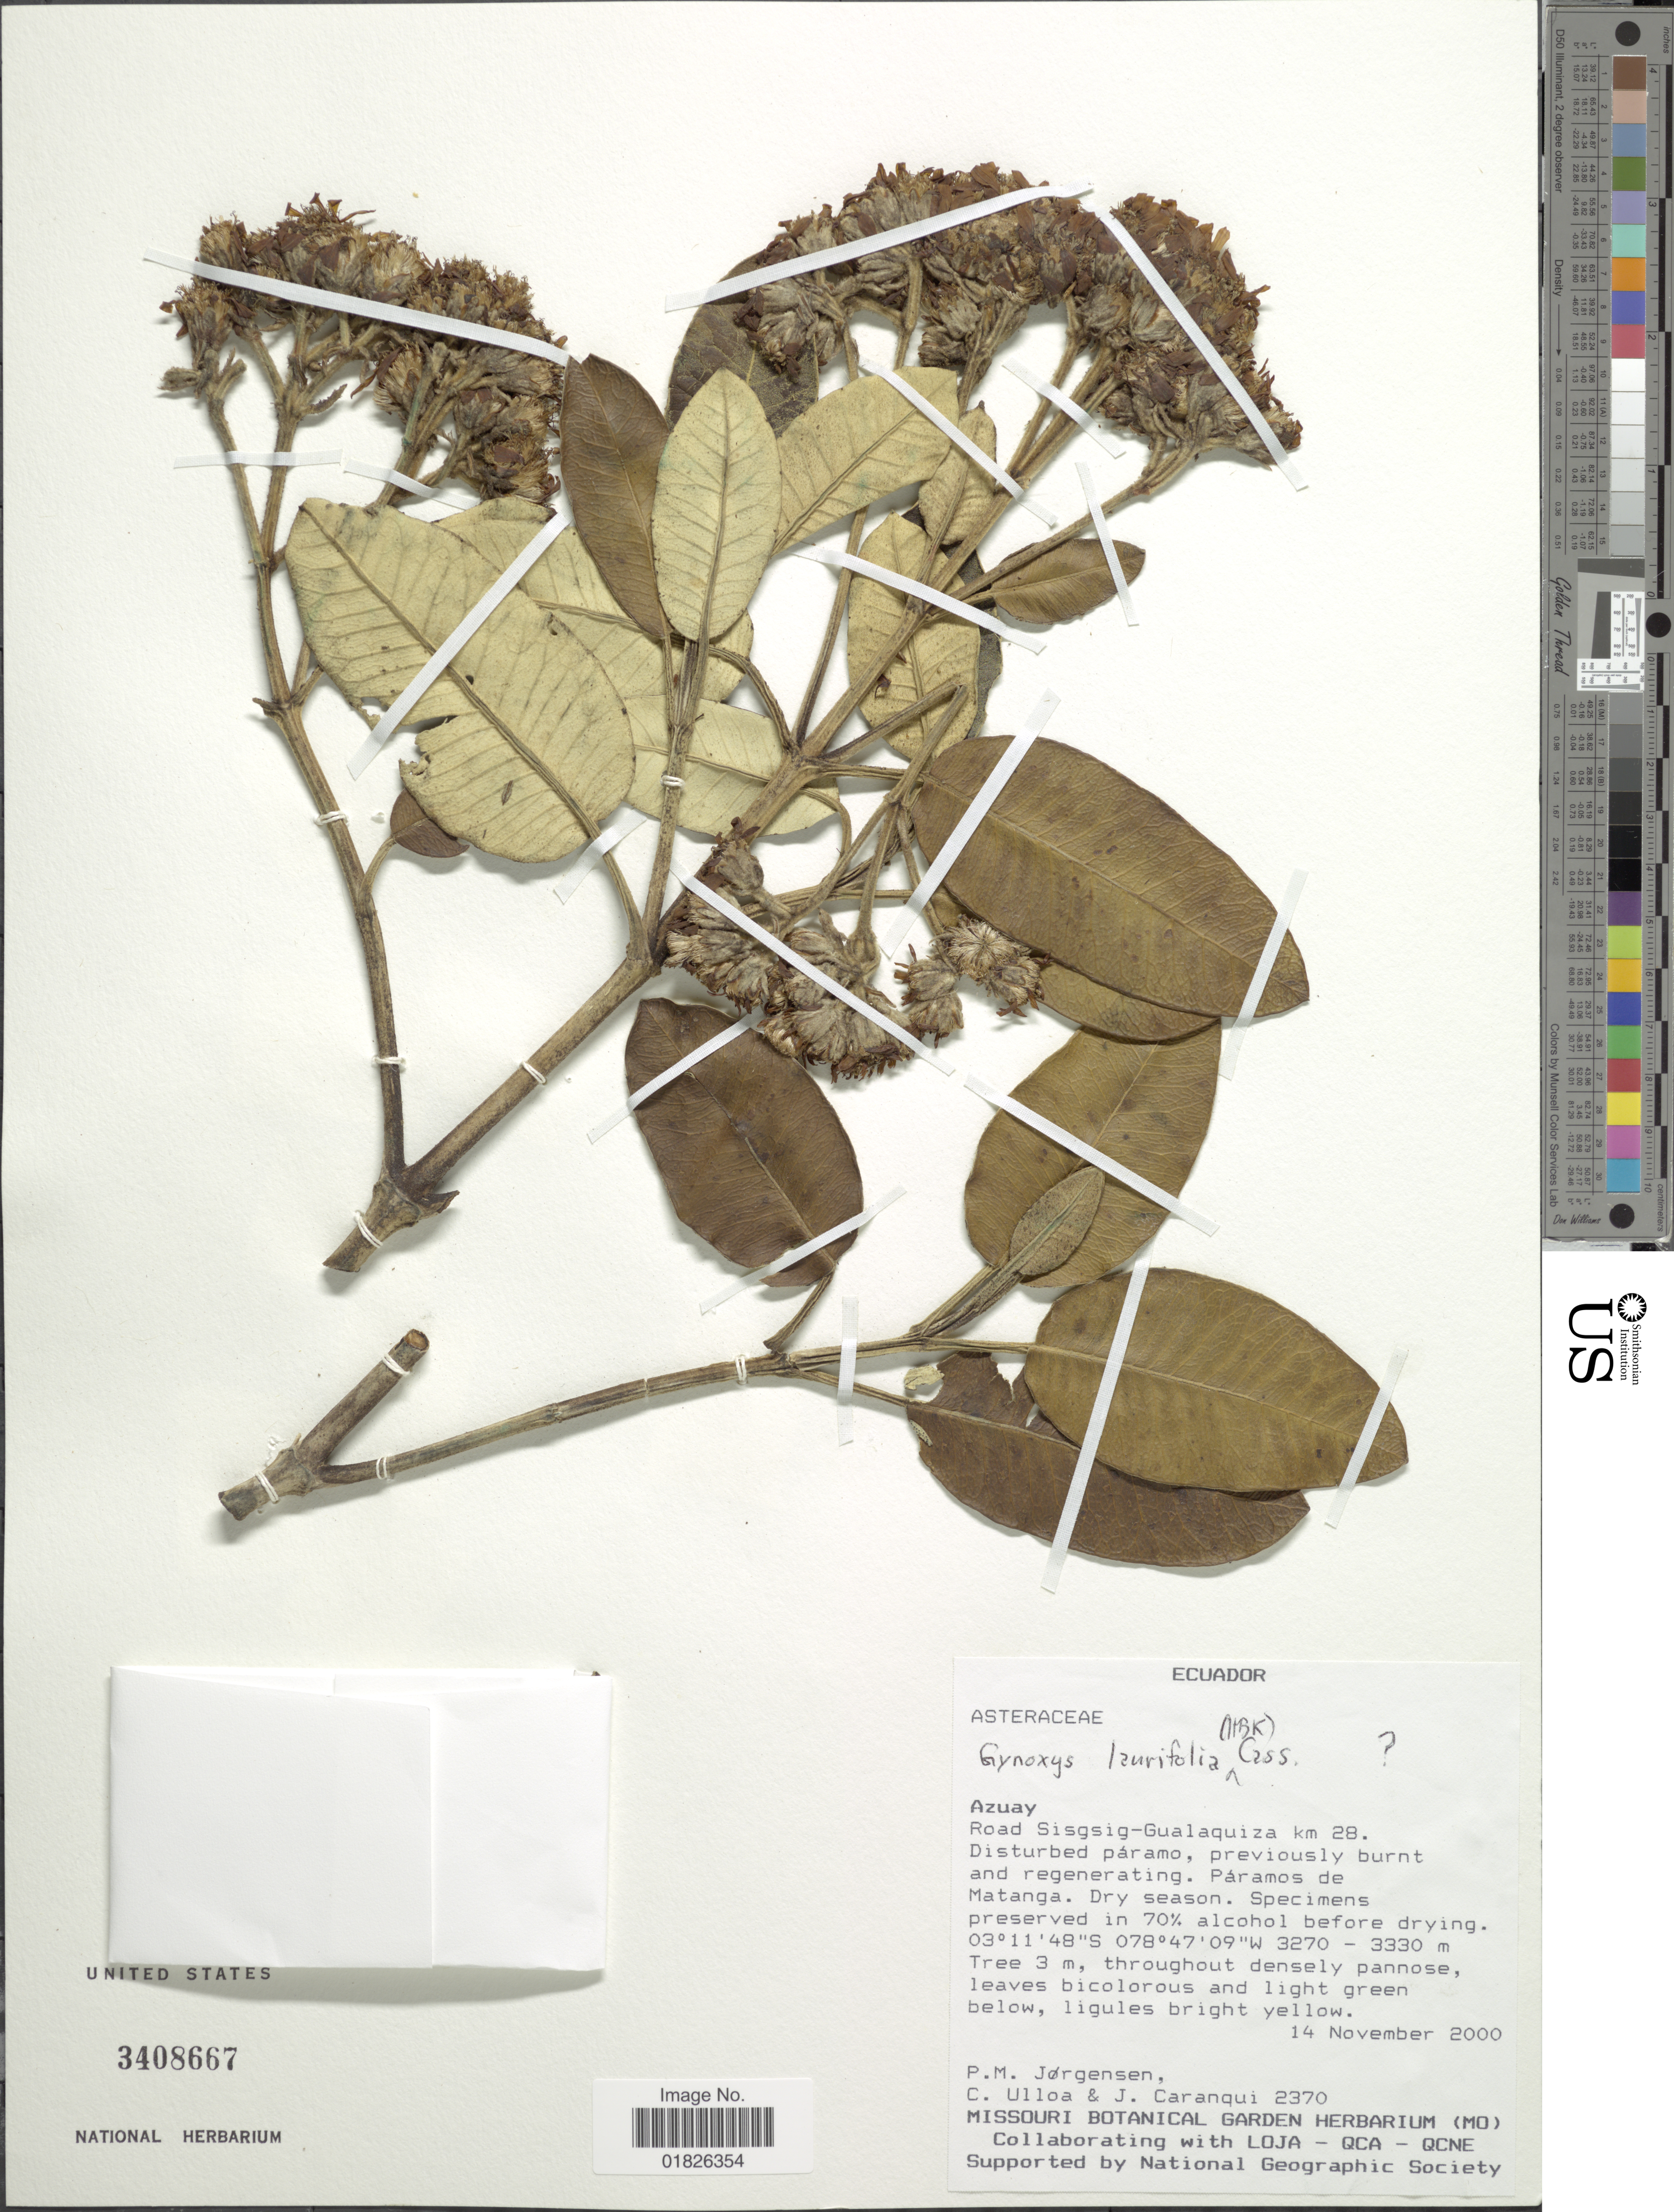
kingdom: Plantae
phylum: Tracheophyta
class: Magnoliopsida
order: Asterales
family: Asteraceae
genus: Gynoxys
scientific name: Gynoxys laurifolia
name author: (Kunth) Cass.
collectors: P. Jørgensen, C. Ulloa & J. Caranqui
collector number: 2370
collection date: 2000-11-14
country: Ecuador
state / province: Azuay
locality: Road Sigsig-Gualaquiza km 28, disturbed paramo, paramo de Matanga.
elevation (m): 3270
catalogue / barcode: US 3408667